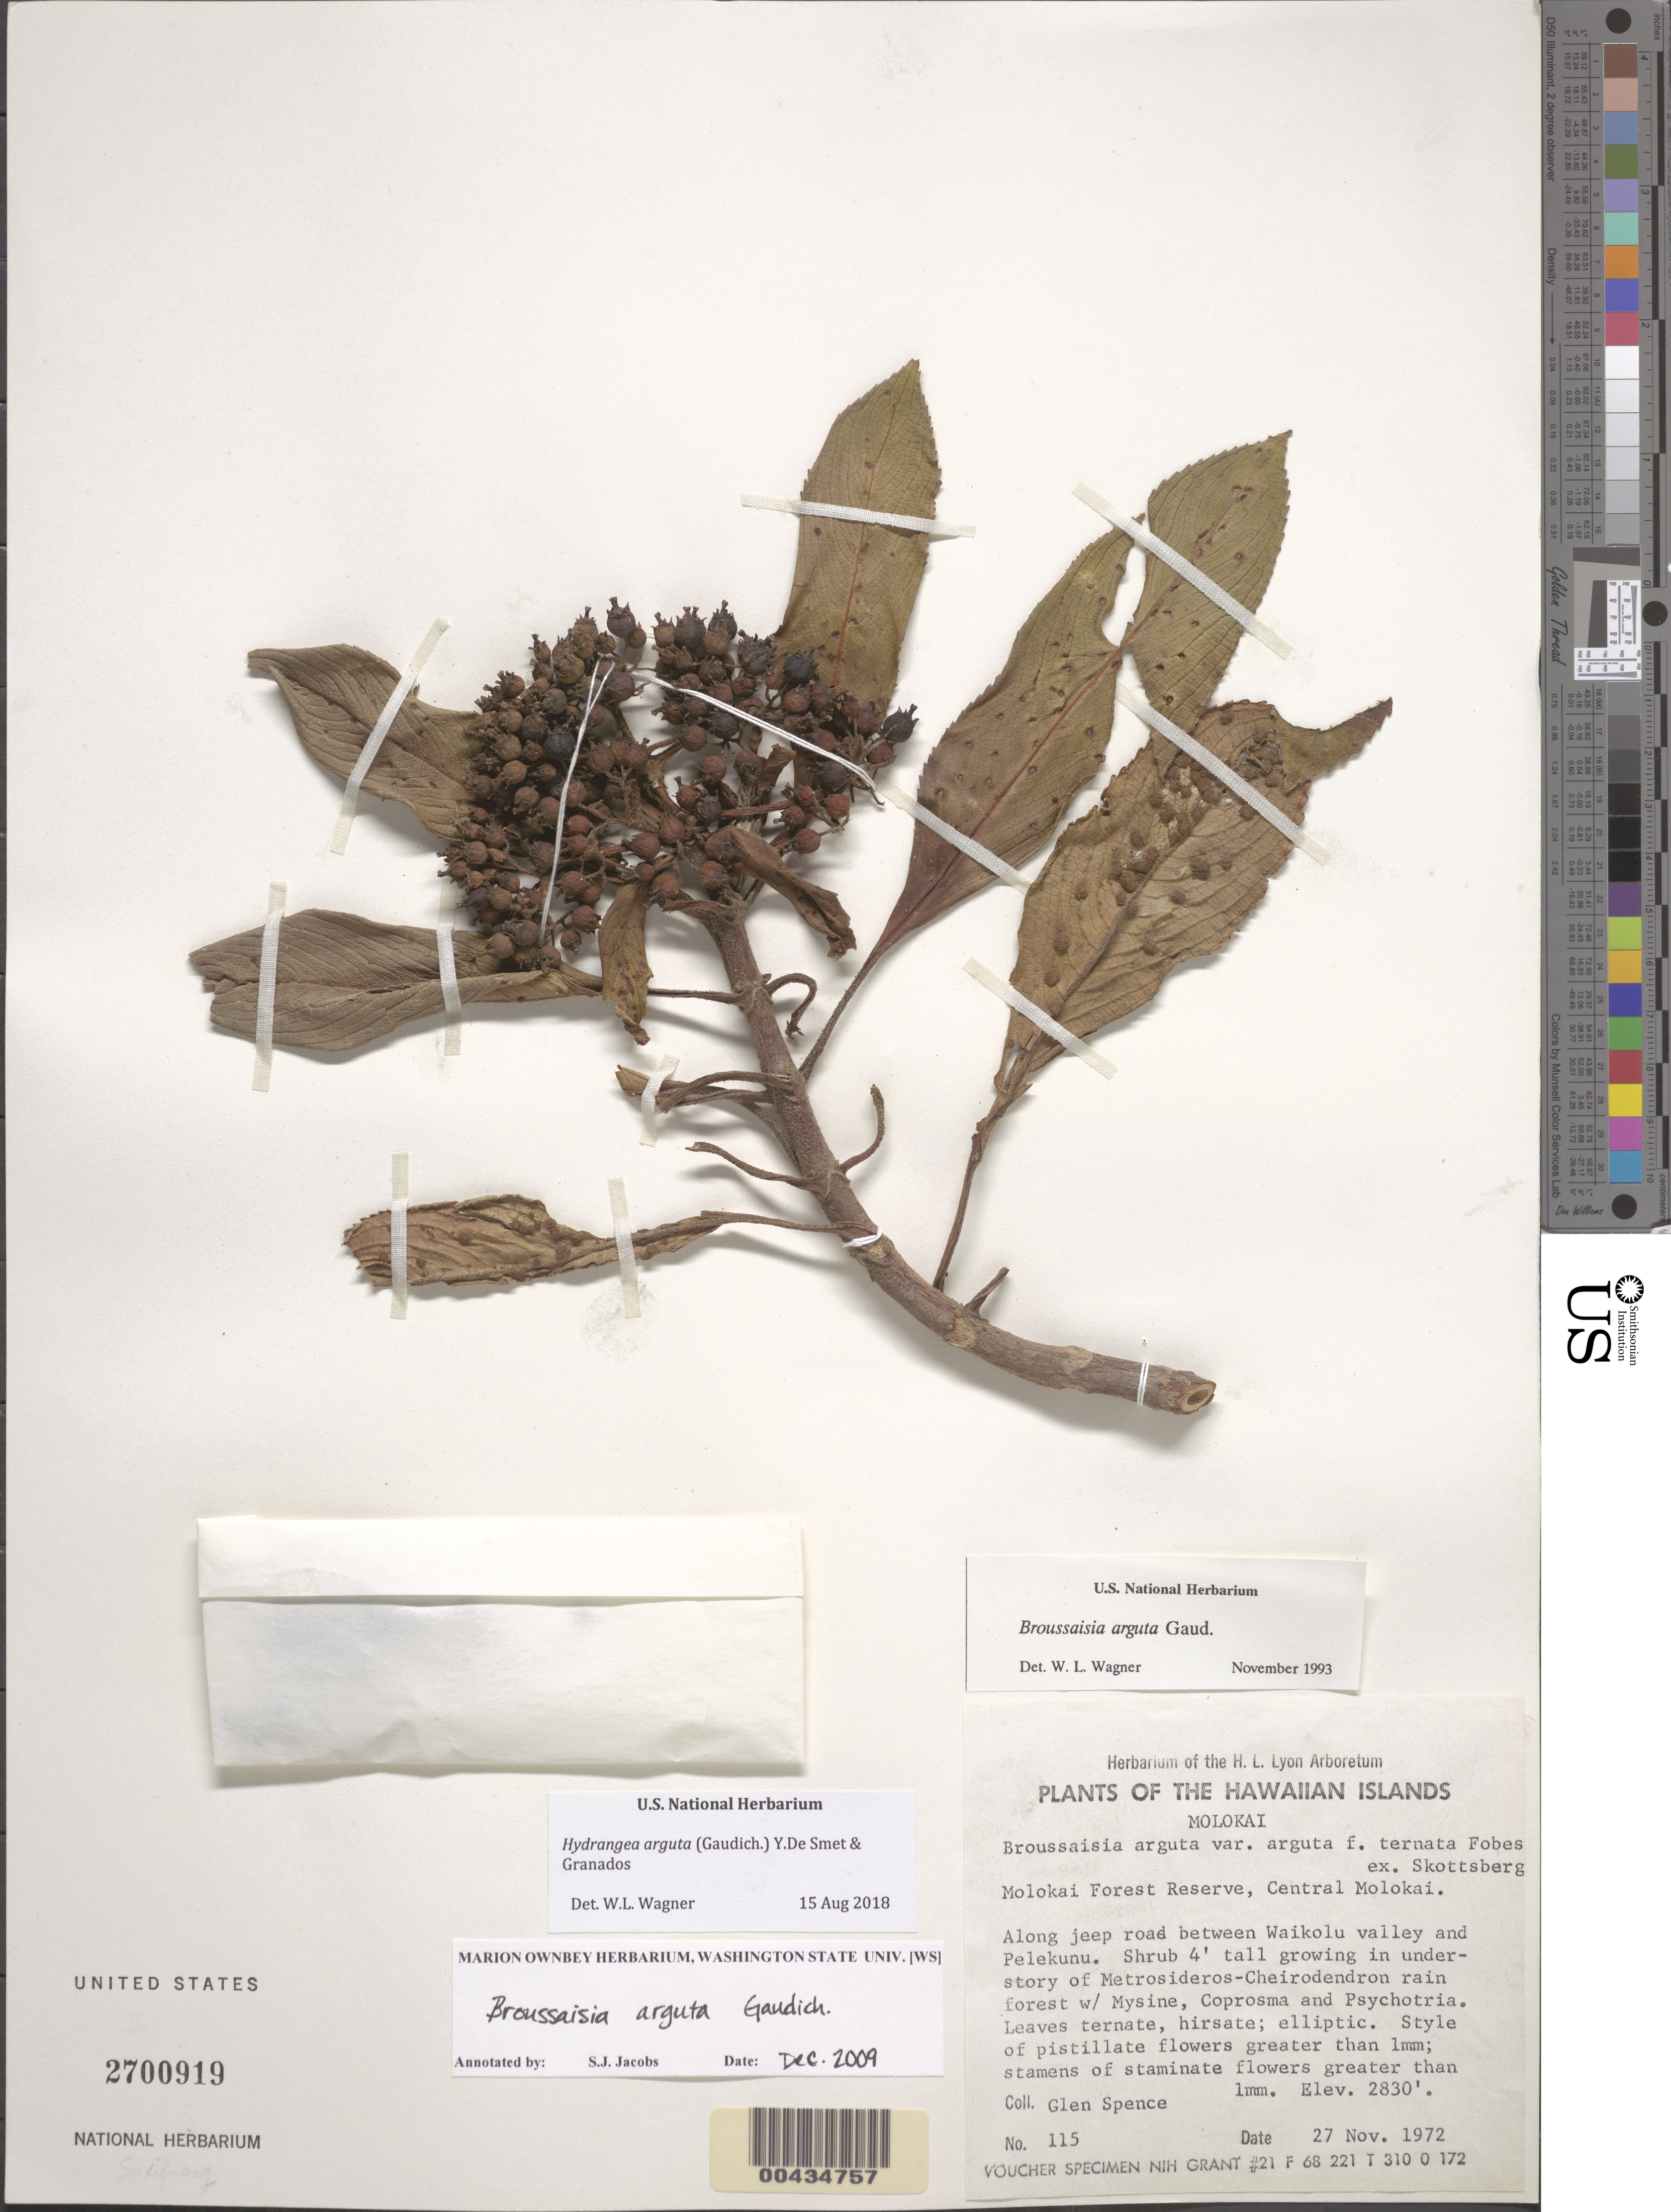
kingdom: Plantae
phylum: Tracheophyta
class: Magnoliopsida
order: Cornales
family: Hydrangeaceae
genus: Hydrangea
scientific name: Hydrangea arguta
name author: (Gaudich.) Y. De Smet & C. Granados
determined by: Wagner, W. L., (BOT), Smithsonian Institution - National Museum of Natural History (UNITED STATES)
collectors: G. Spence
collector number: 115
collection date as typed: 27 Nov 1972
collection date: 1972-11-27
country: United States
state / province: Hawaii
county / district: Maui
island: Moloka'i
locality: Molokai Forest Reserve, Central Molokai. Along jeep rorad between Waikolu valley and Pelekunu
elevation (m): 863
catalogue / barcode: US 2700919